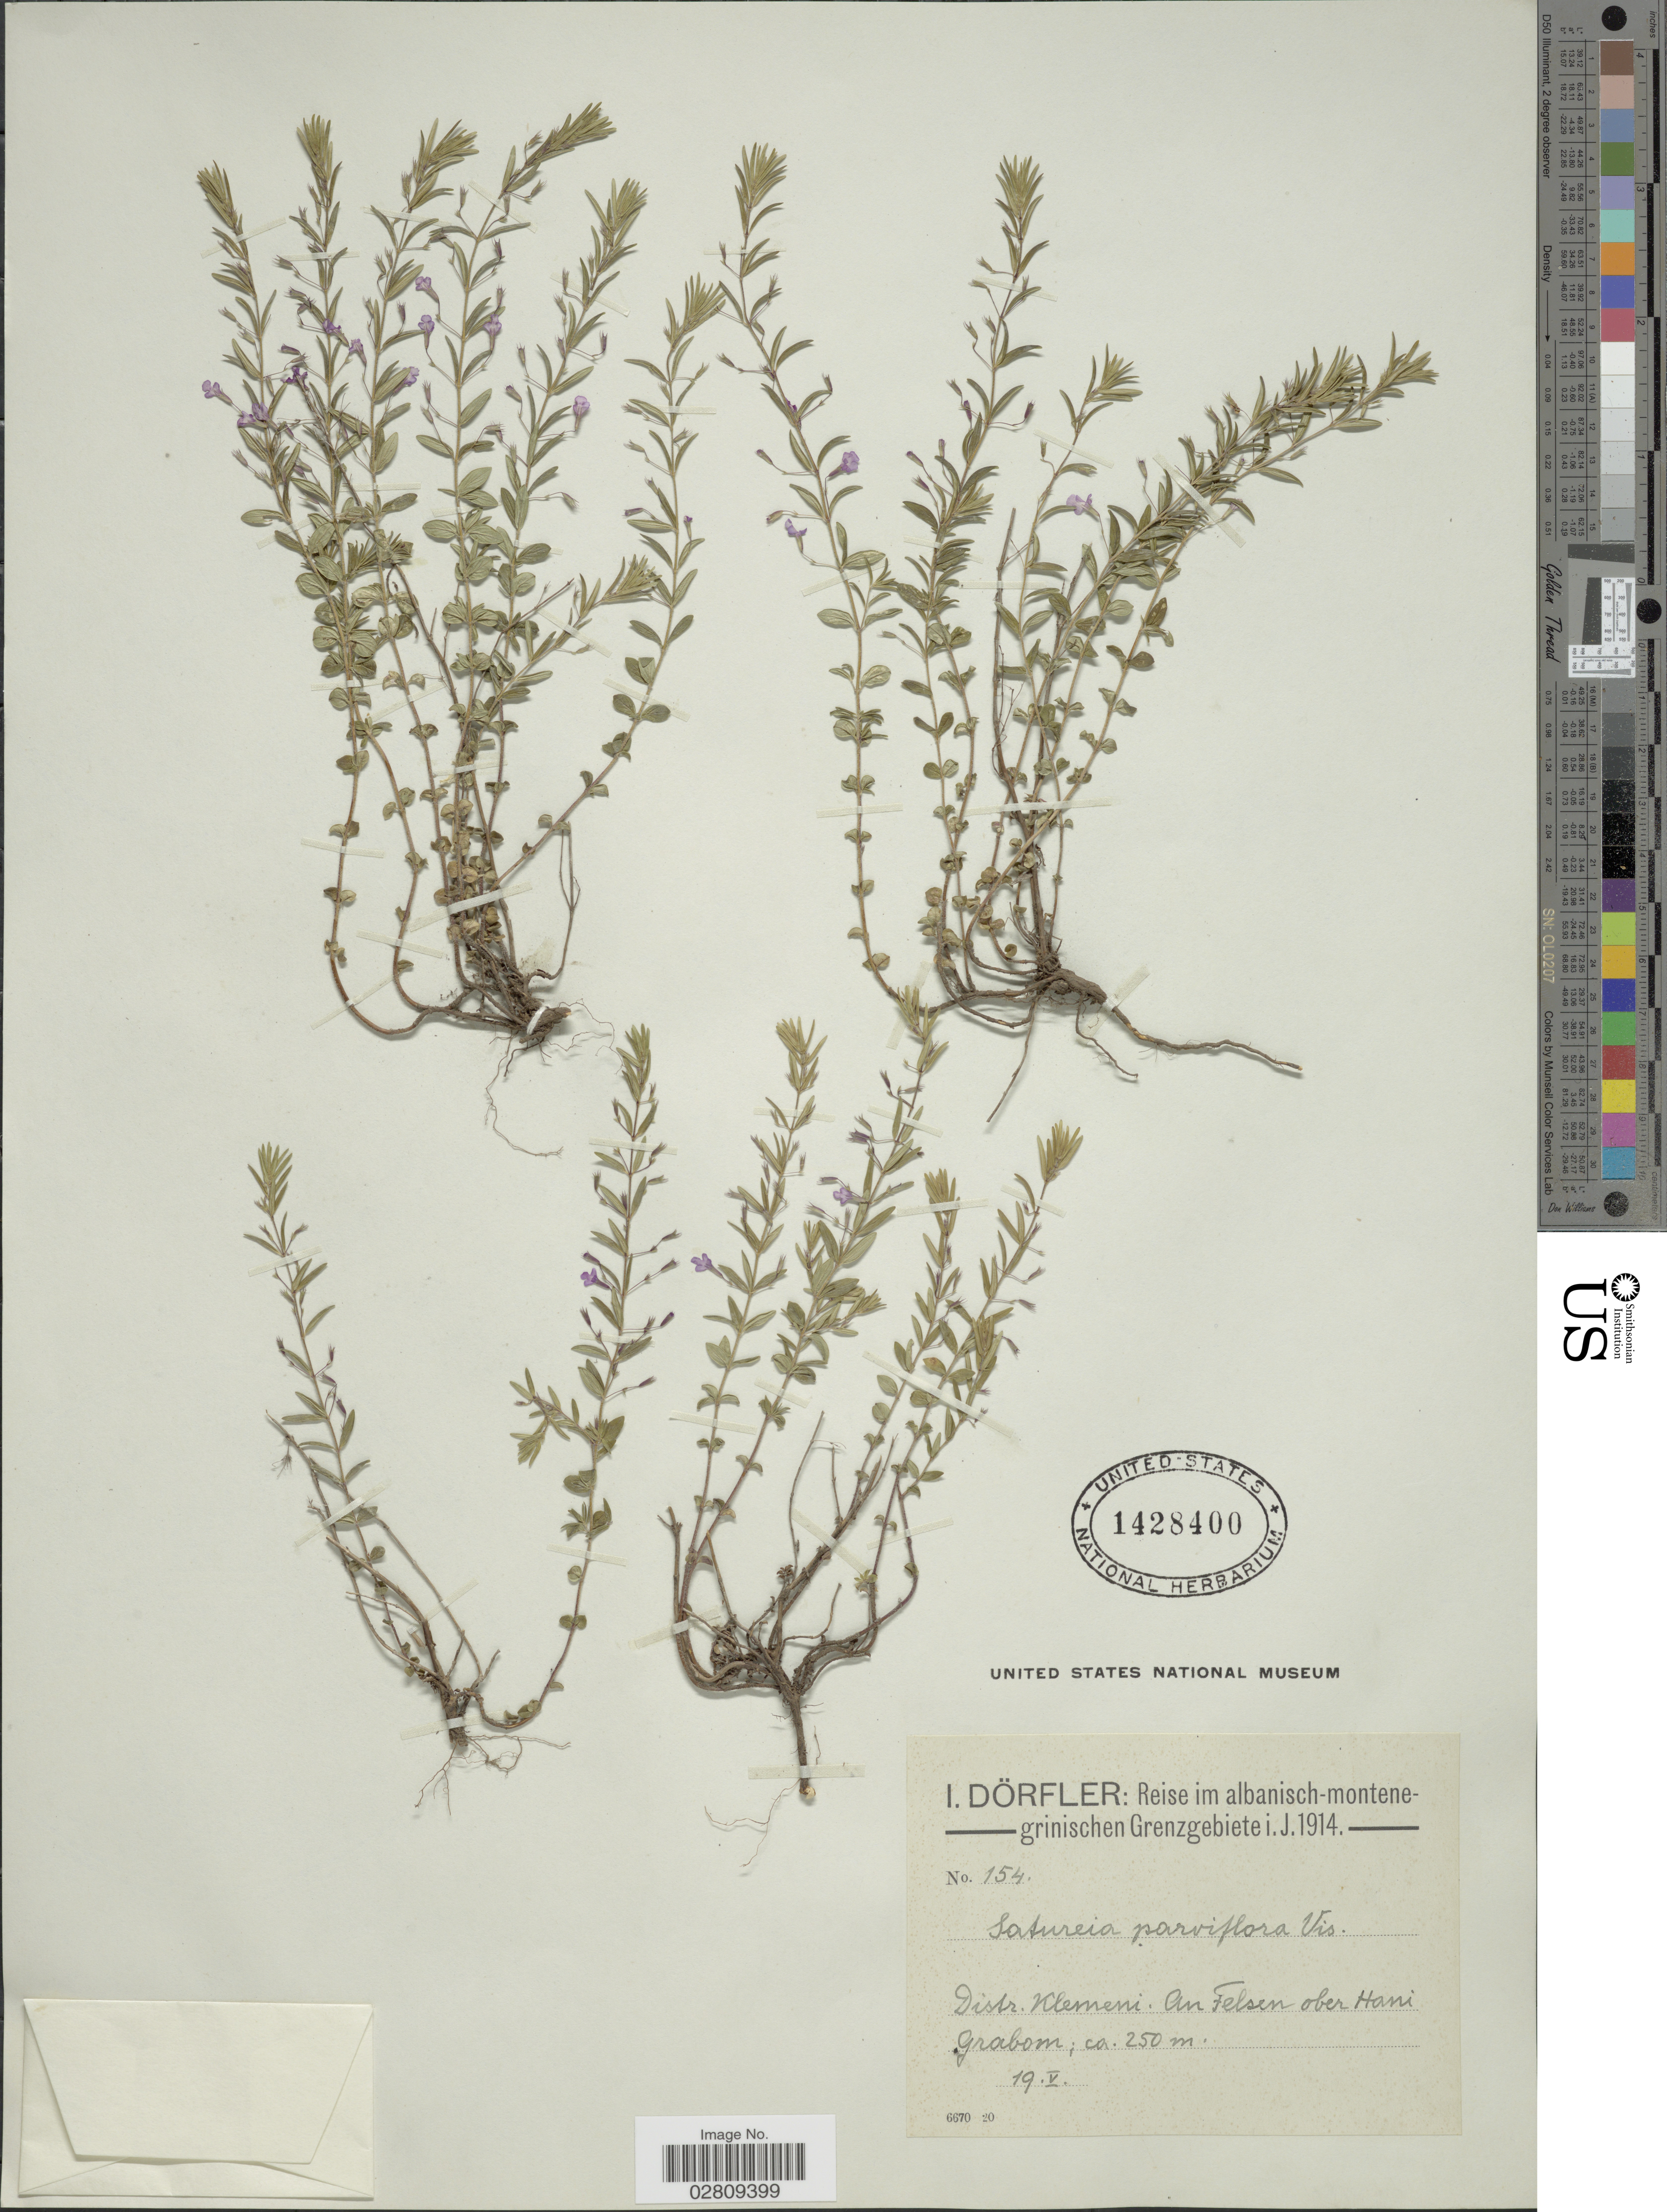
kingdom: Plantae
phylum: Tracheophyta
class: Magnoliopsida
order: Lamiales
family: Lamiaceae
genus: Satureja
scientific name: Satureja parviflora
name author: C. Presl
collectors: I. Dörfler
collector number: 154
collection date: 1914-05-19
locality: Im albanisch-montenegrinischen Grenzgebiete. Distr. Klemeni. An Felsen ober Hani Grabom.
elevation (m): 250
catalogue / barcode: US 1428400